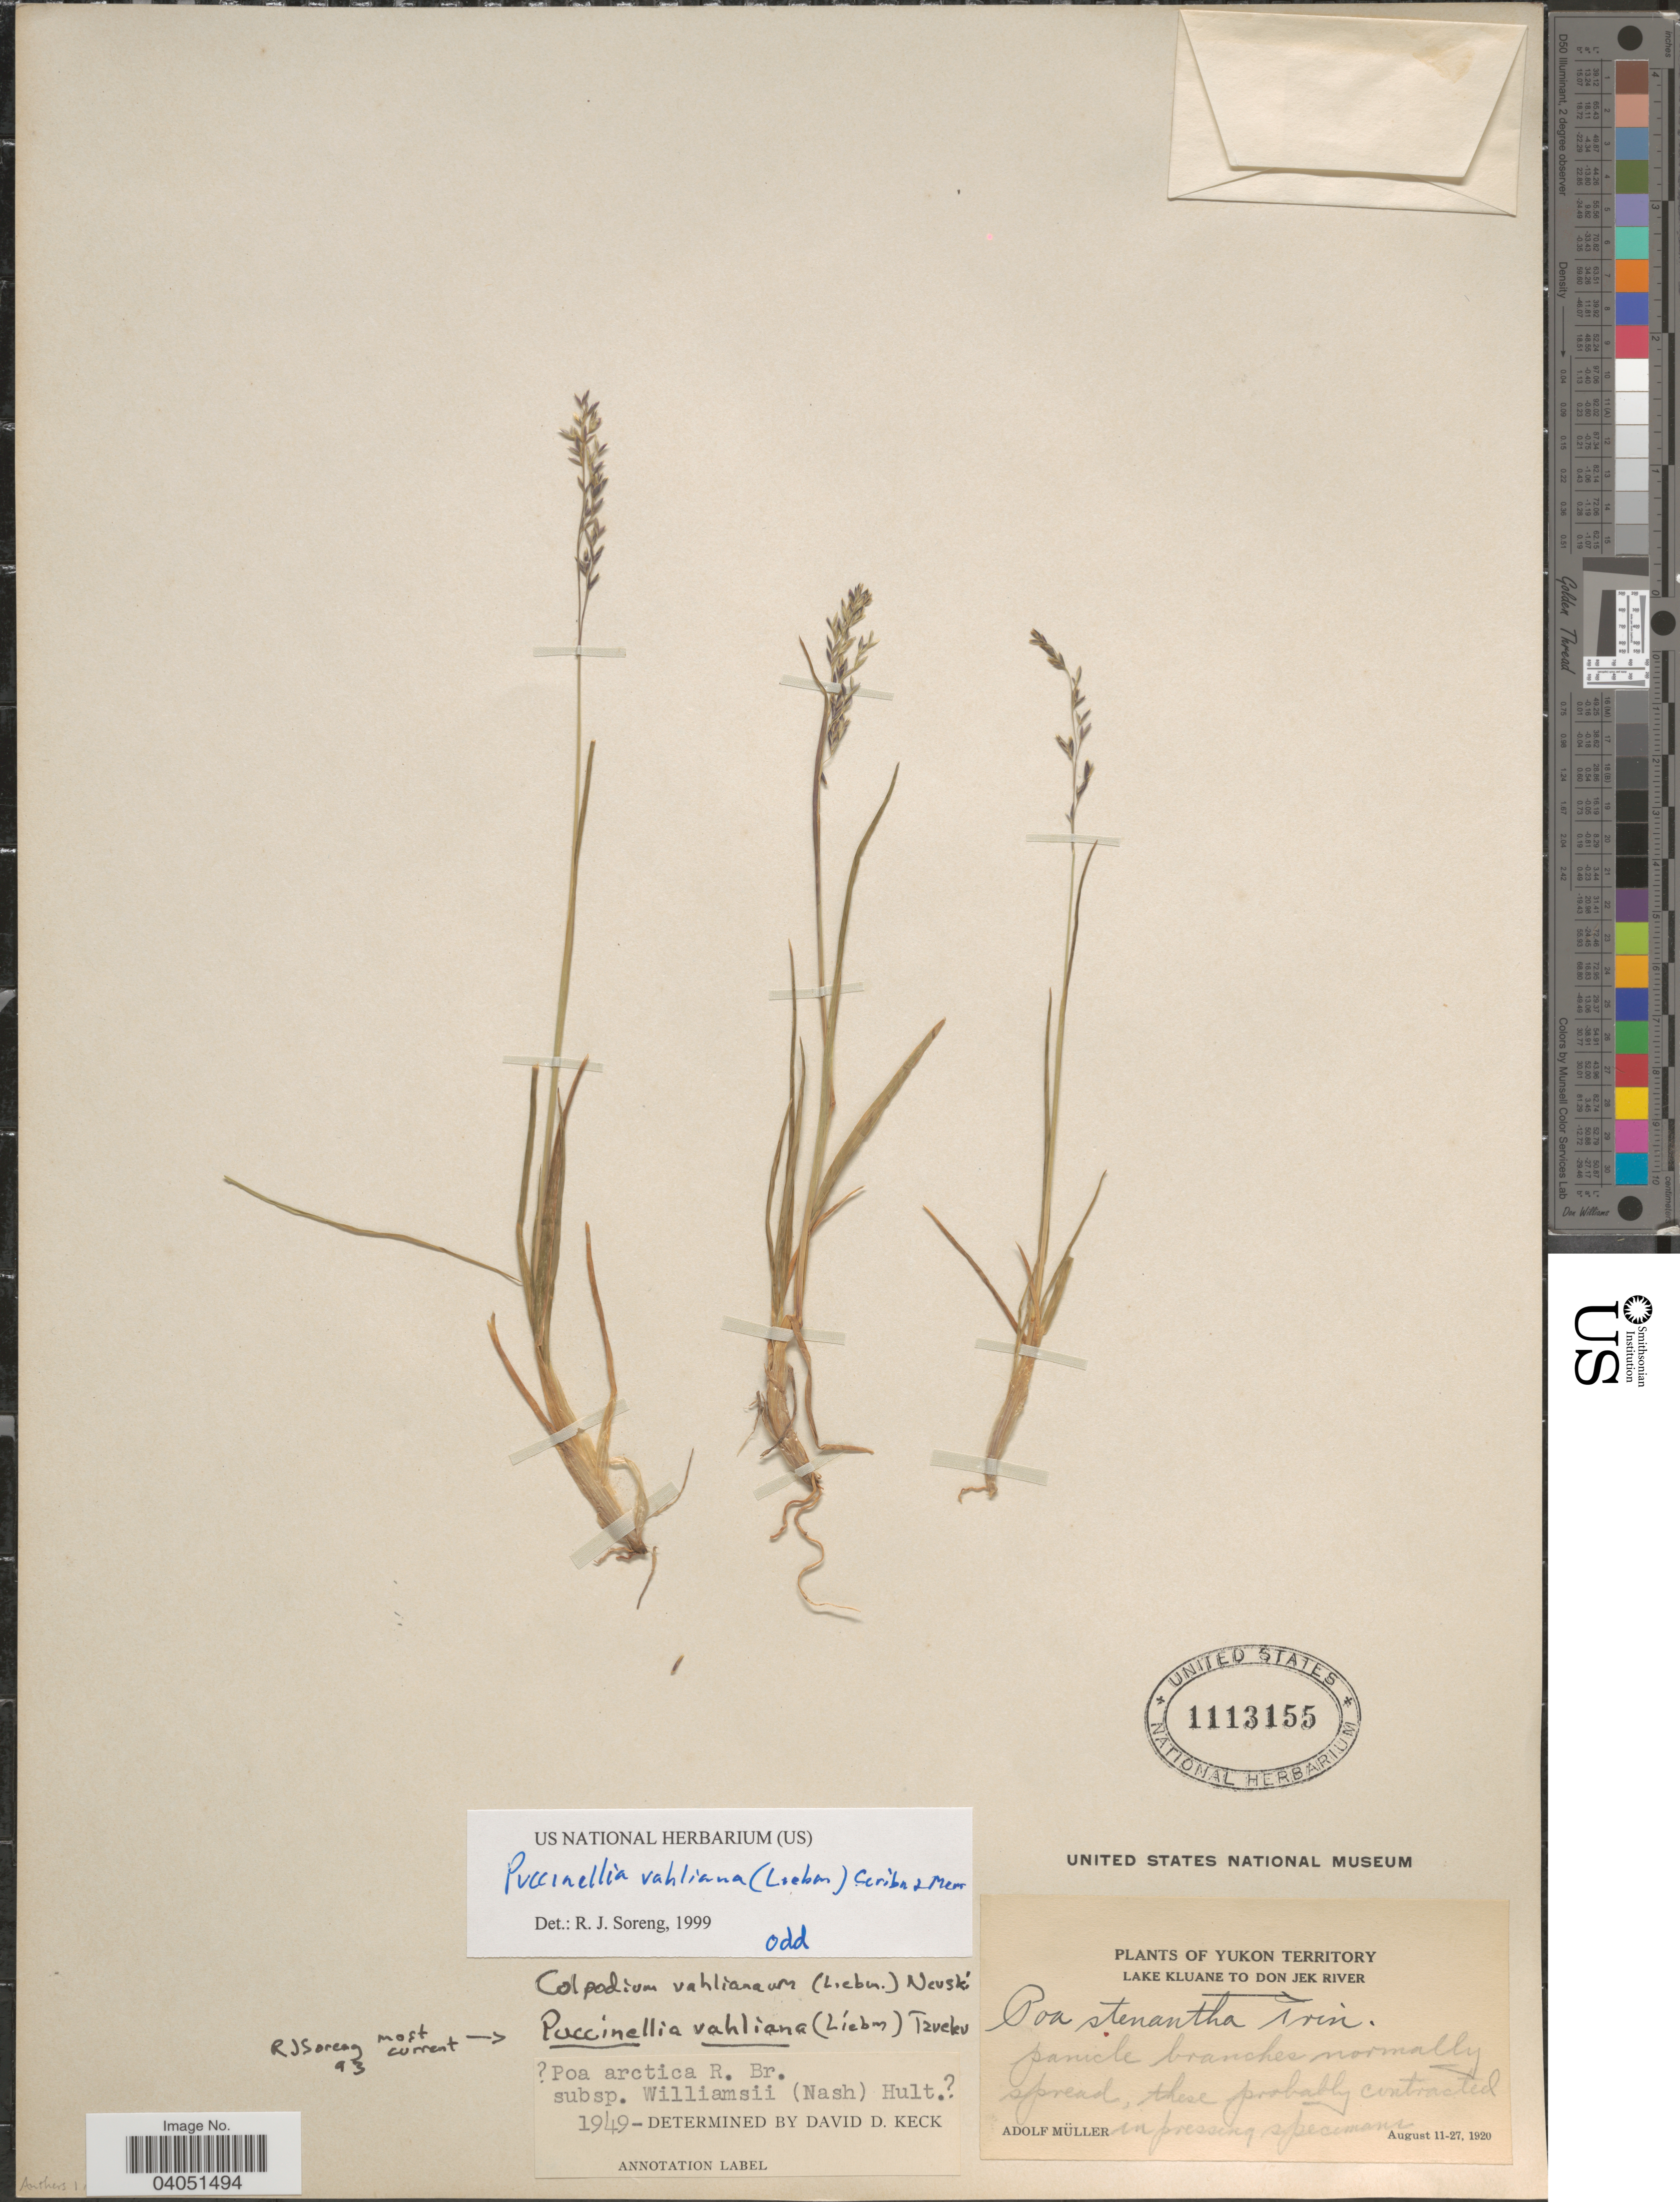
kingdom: Plantae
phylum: Tracheophyta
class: Liliopsida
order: Poales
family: Poaceae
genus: Puccinellia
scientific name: Puccinellia vahliana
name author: (Lange) Fernald & Weath.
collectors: A. Muller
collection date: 1920-08-11/1920-08-27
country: Canada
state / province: Yukon Territory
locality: Lake Kluane to Don Jek River.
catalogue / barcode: US 1113155